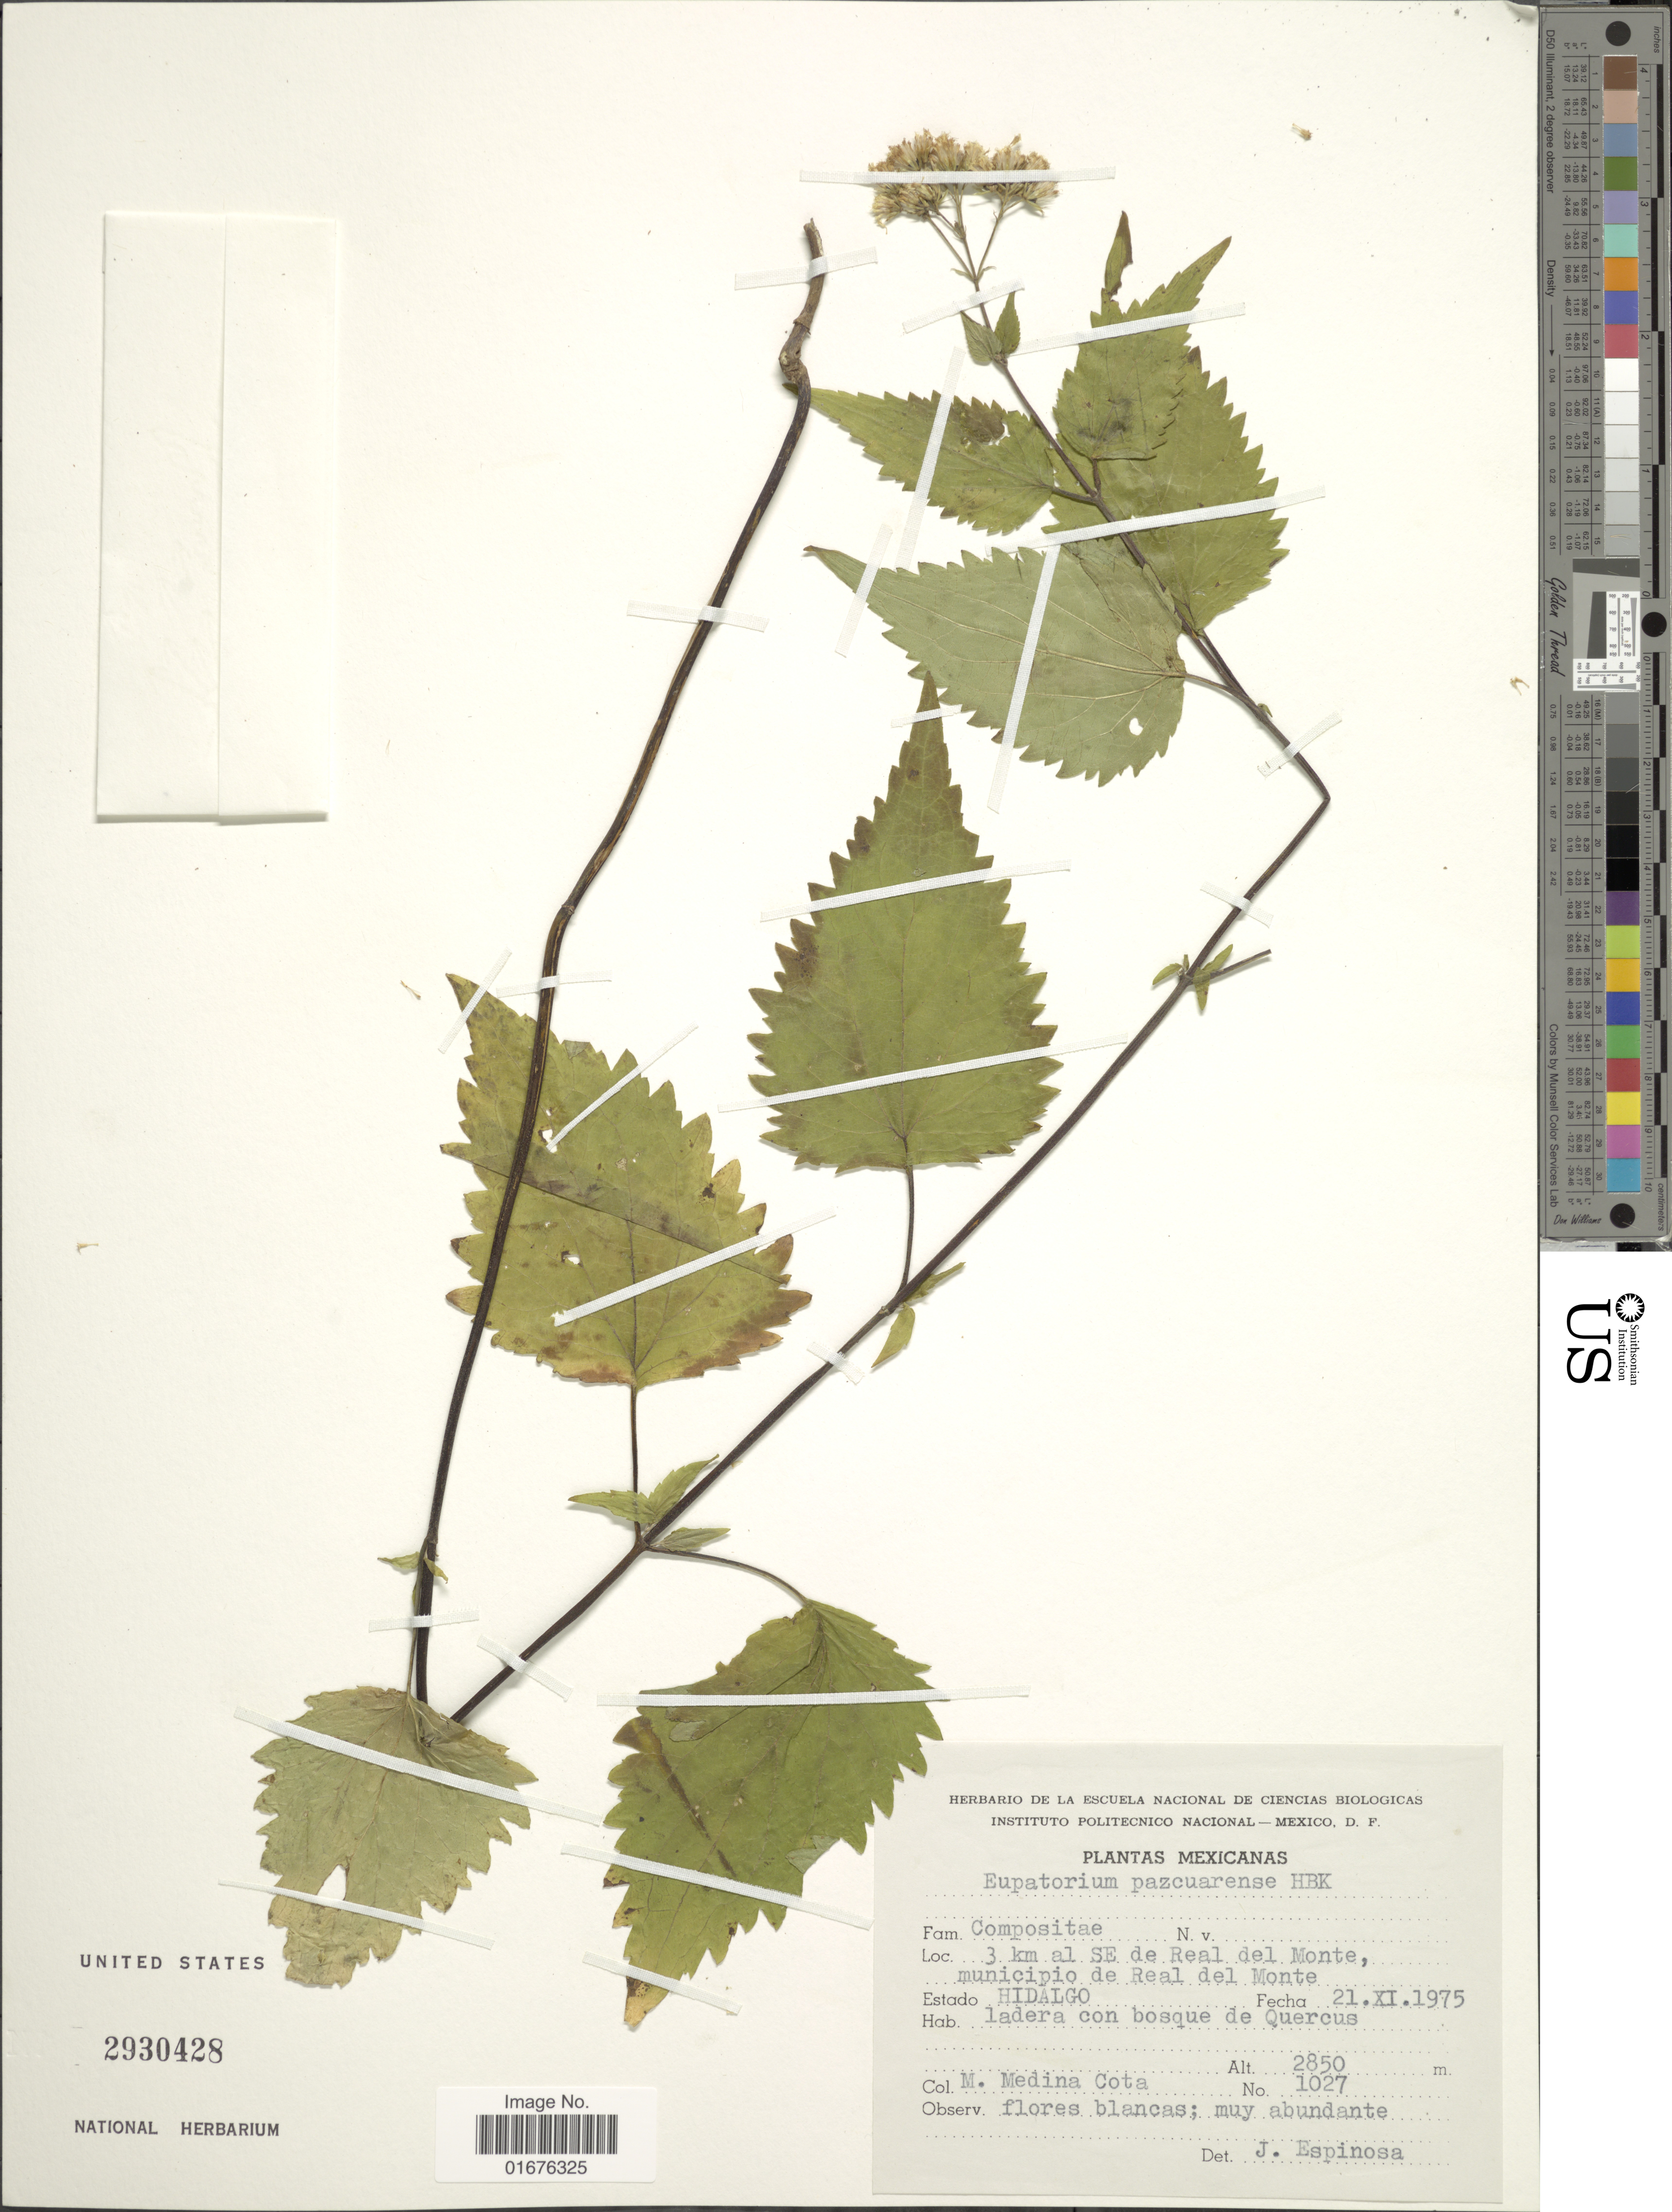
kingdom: Plantae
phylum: Tracheophyta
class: Magnoliopsida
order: Asterales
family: Asteraceae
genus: Ageratina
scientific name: Ageratina pazcuarensis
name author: (Kunth) R.M. King & H. Rob.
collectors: M. Medina-Cota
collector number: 1027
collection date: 1975-11-21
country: Mexico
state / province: Hidalgo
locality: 3 km al SE de Real del Monte, municipio de Real del Monte, ladera con bosque de Quercus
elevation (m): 2850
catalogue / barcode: US 2930428